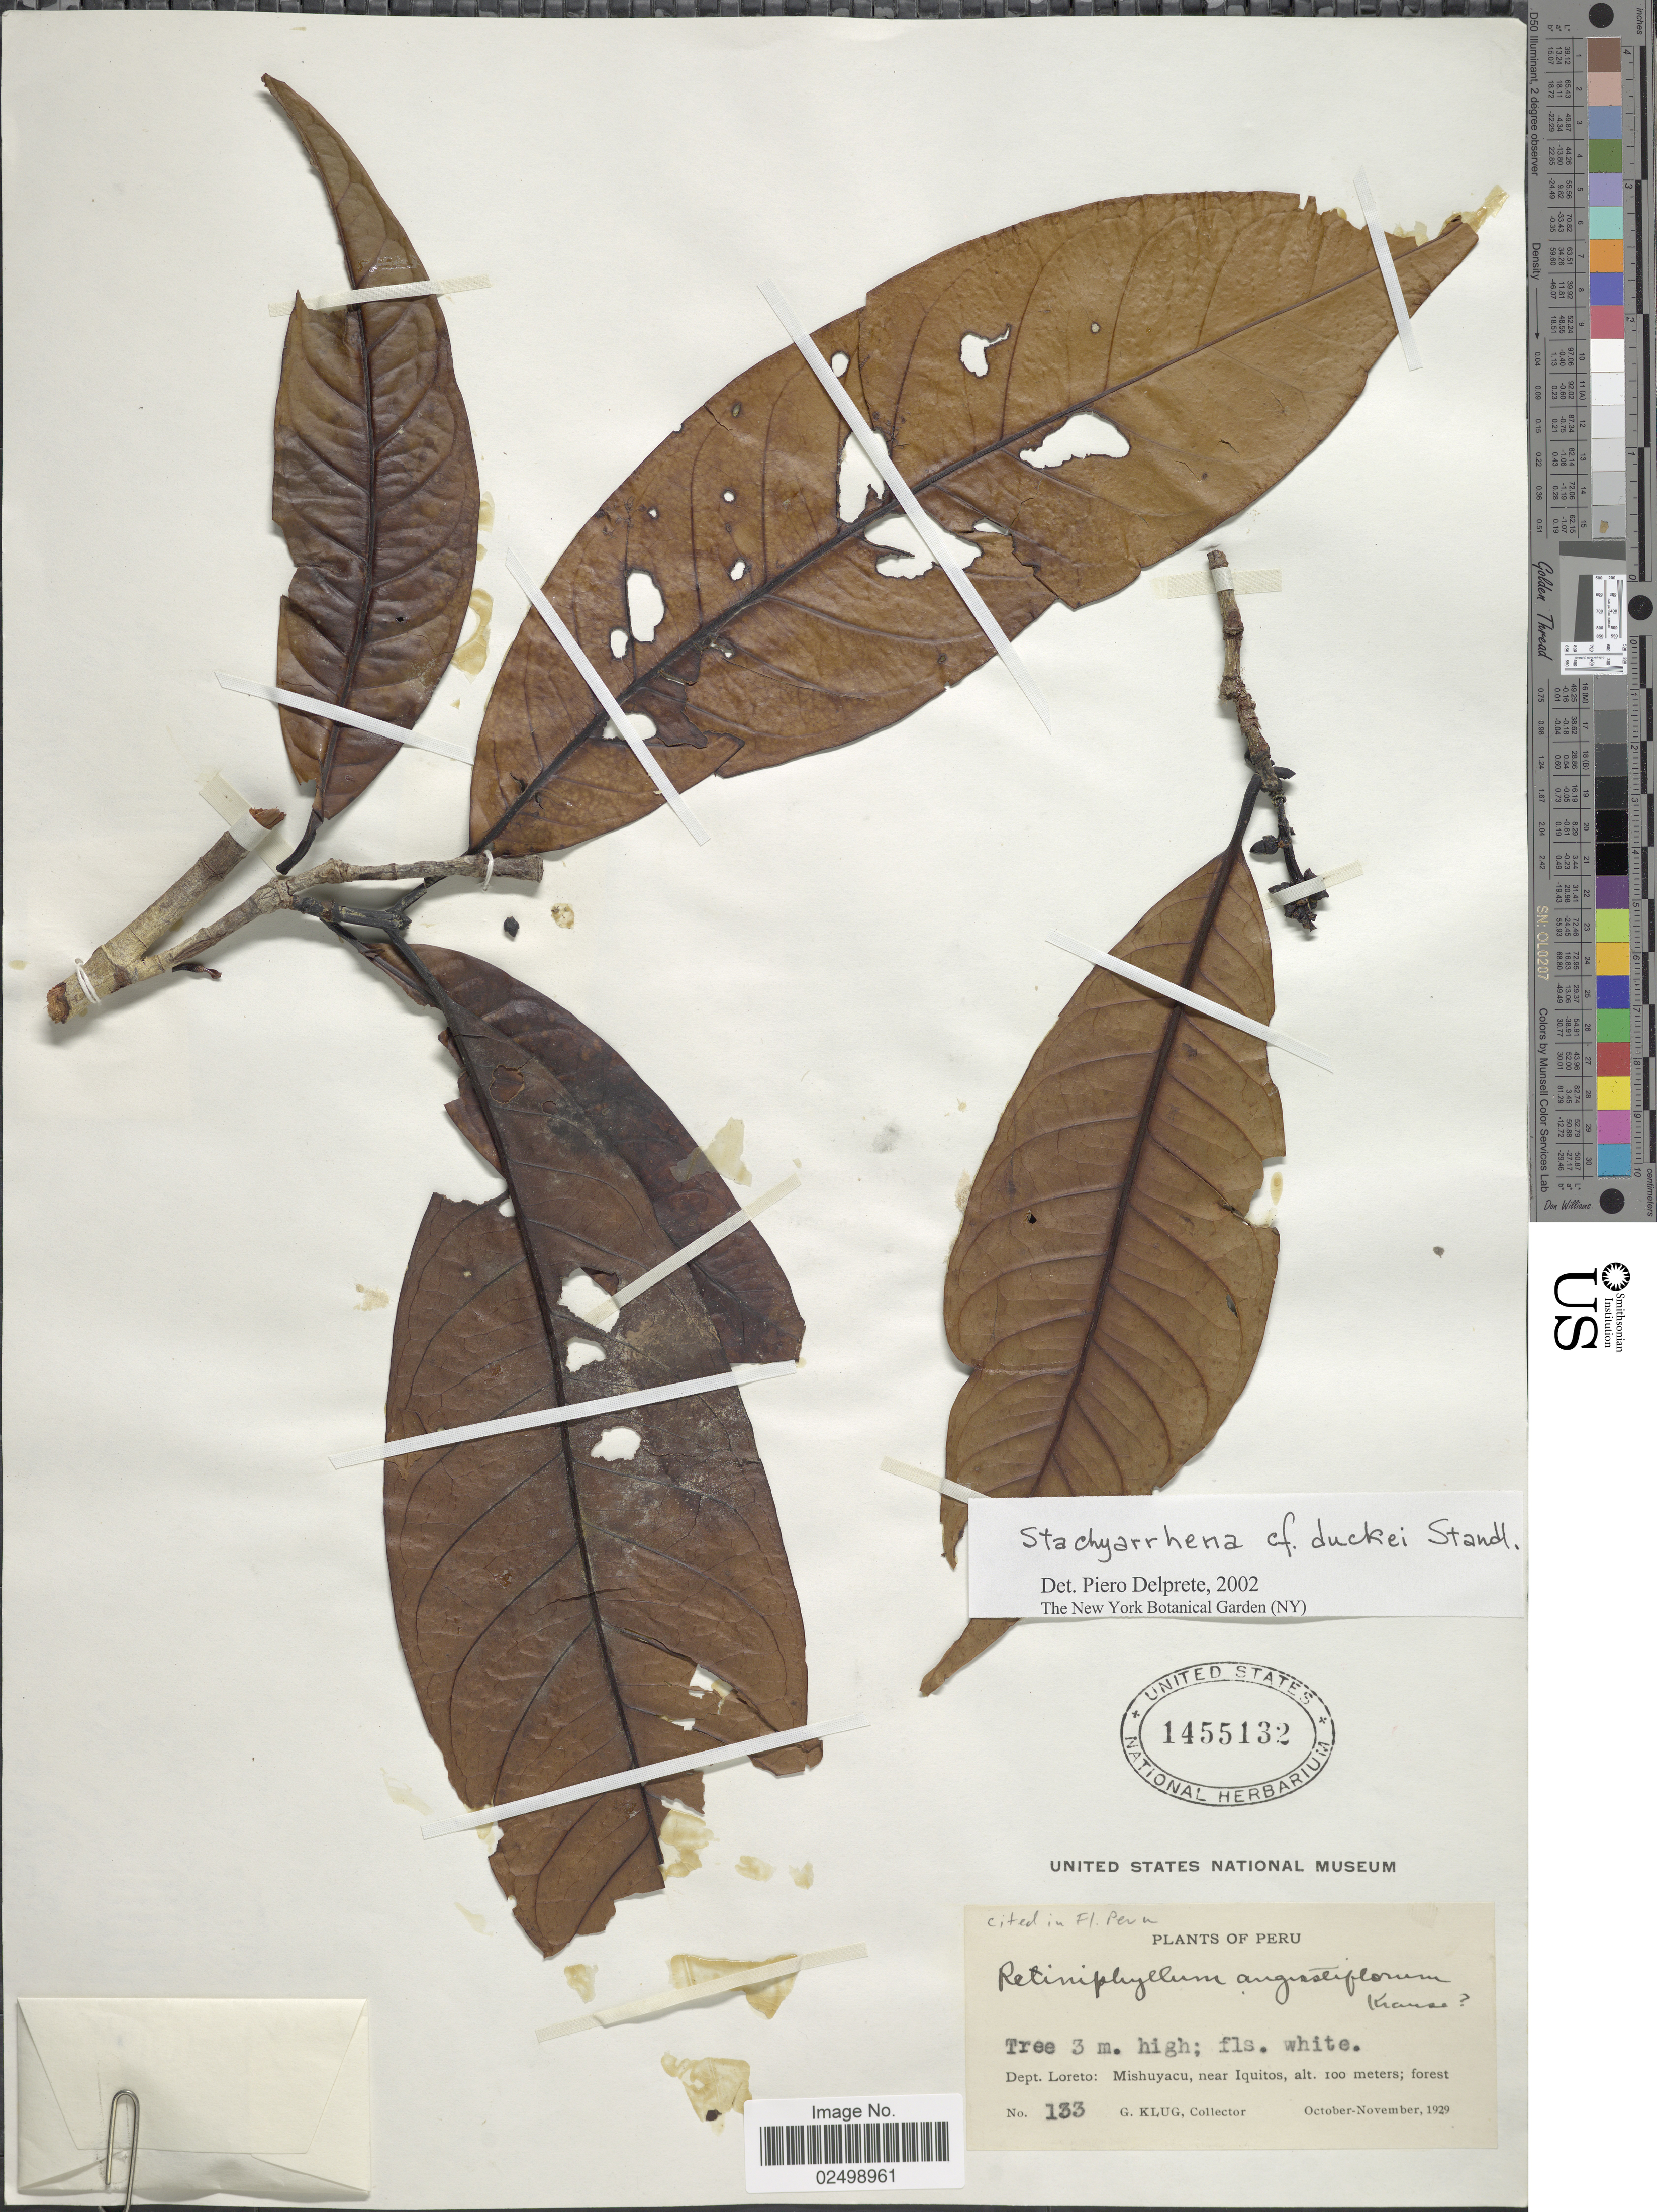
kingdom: Plantae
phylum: Tracheophyta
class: Magnoliopsida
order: Gentianales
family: Rubiaceae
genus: Stachyarrhena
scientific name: Stachyarrhena duckei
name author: Standl.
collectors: G. Klug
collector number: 133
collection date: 1929-10/1929-11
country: Peru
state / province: Loreto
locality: Dept. Loreto: Mishuyacu, near Iquitos; forest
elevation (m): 100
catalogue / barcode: US 1455132